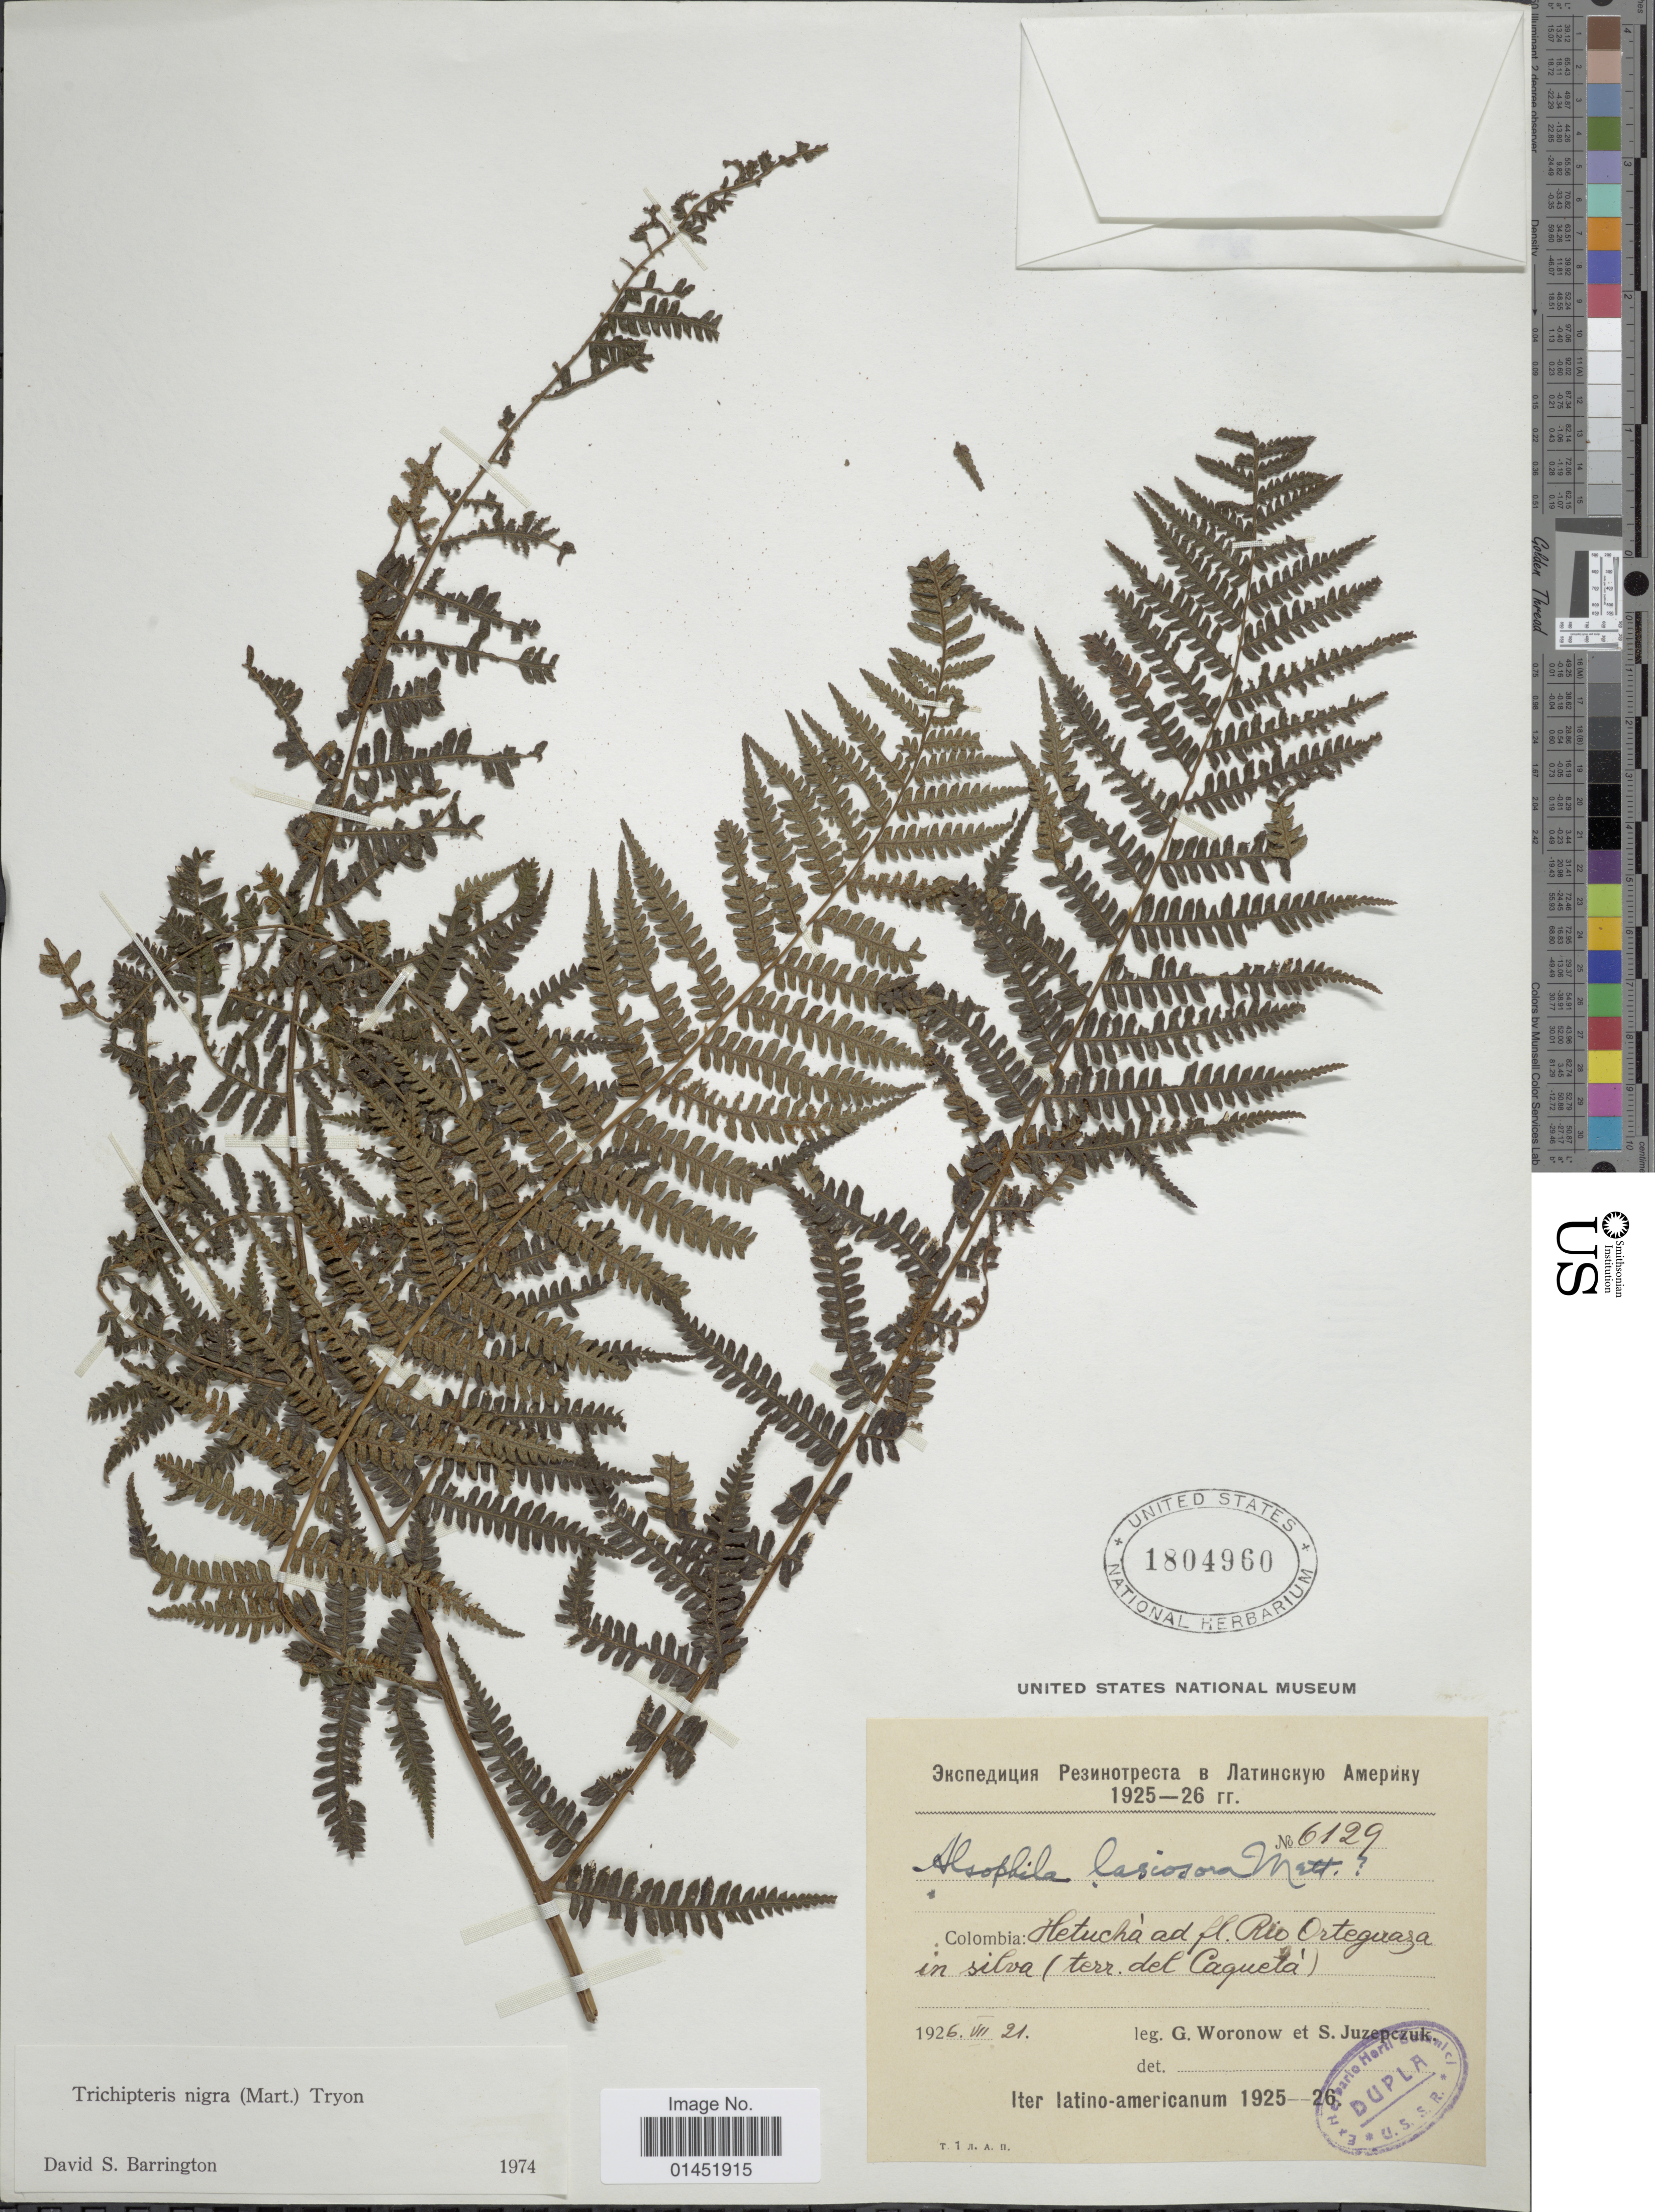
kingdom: Plantae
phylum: Tracheophyta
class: Polypodiopsida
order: Cyatheales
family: Cyatheaceae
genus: Cyathea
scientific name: Cyathea lasiosora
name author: (Mett. ex Kuhn) Domin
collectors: G. Woronow & S. V. Juzepczuk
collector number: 6129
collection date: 1926-07-21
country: Colombia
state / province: Caquetá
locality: Hetuchá ad fl Rio Orteguza in silva (terr. del Caquetá)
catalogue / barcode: US 1804960